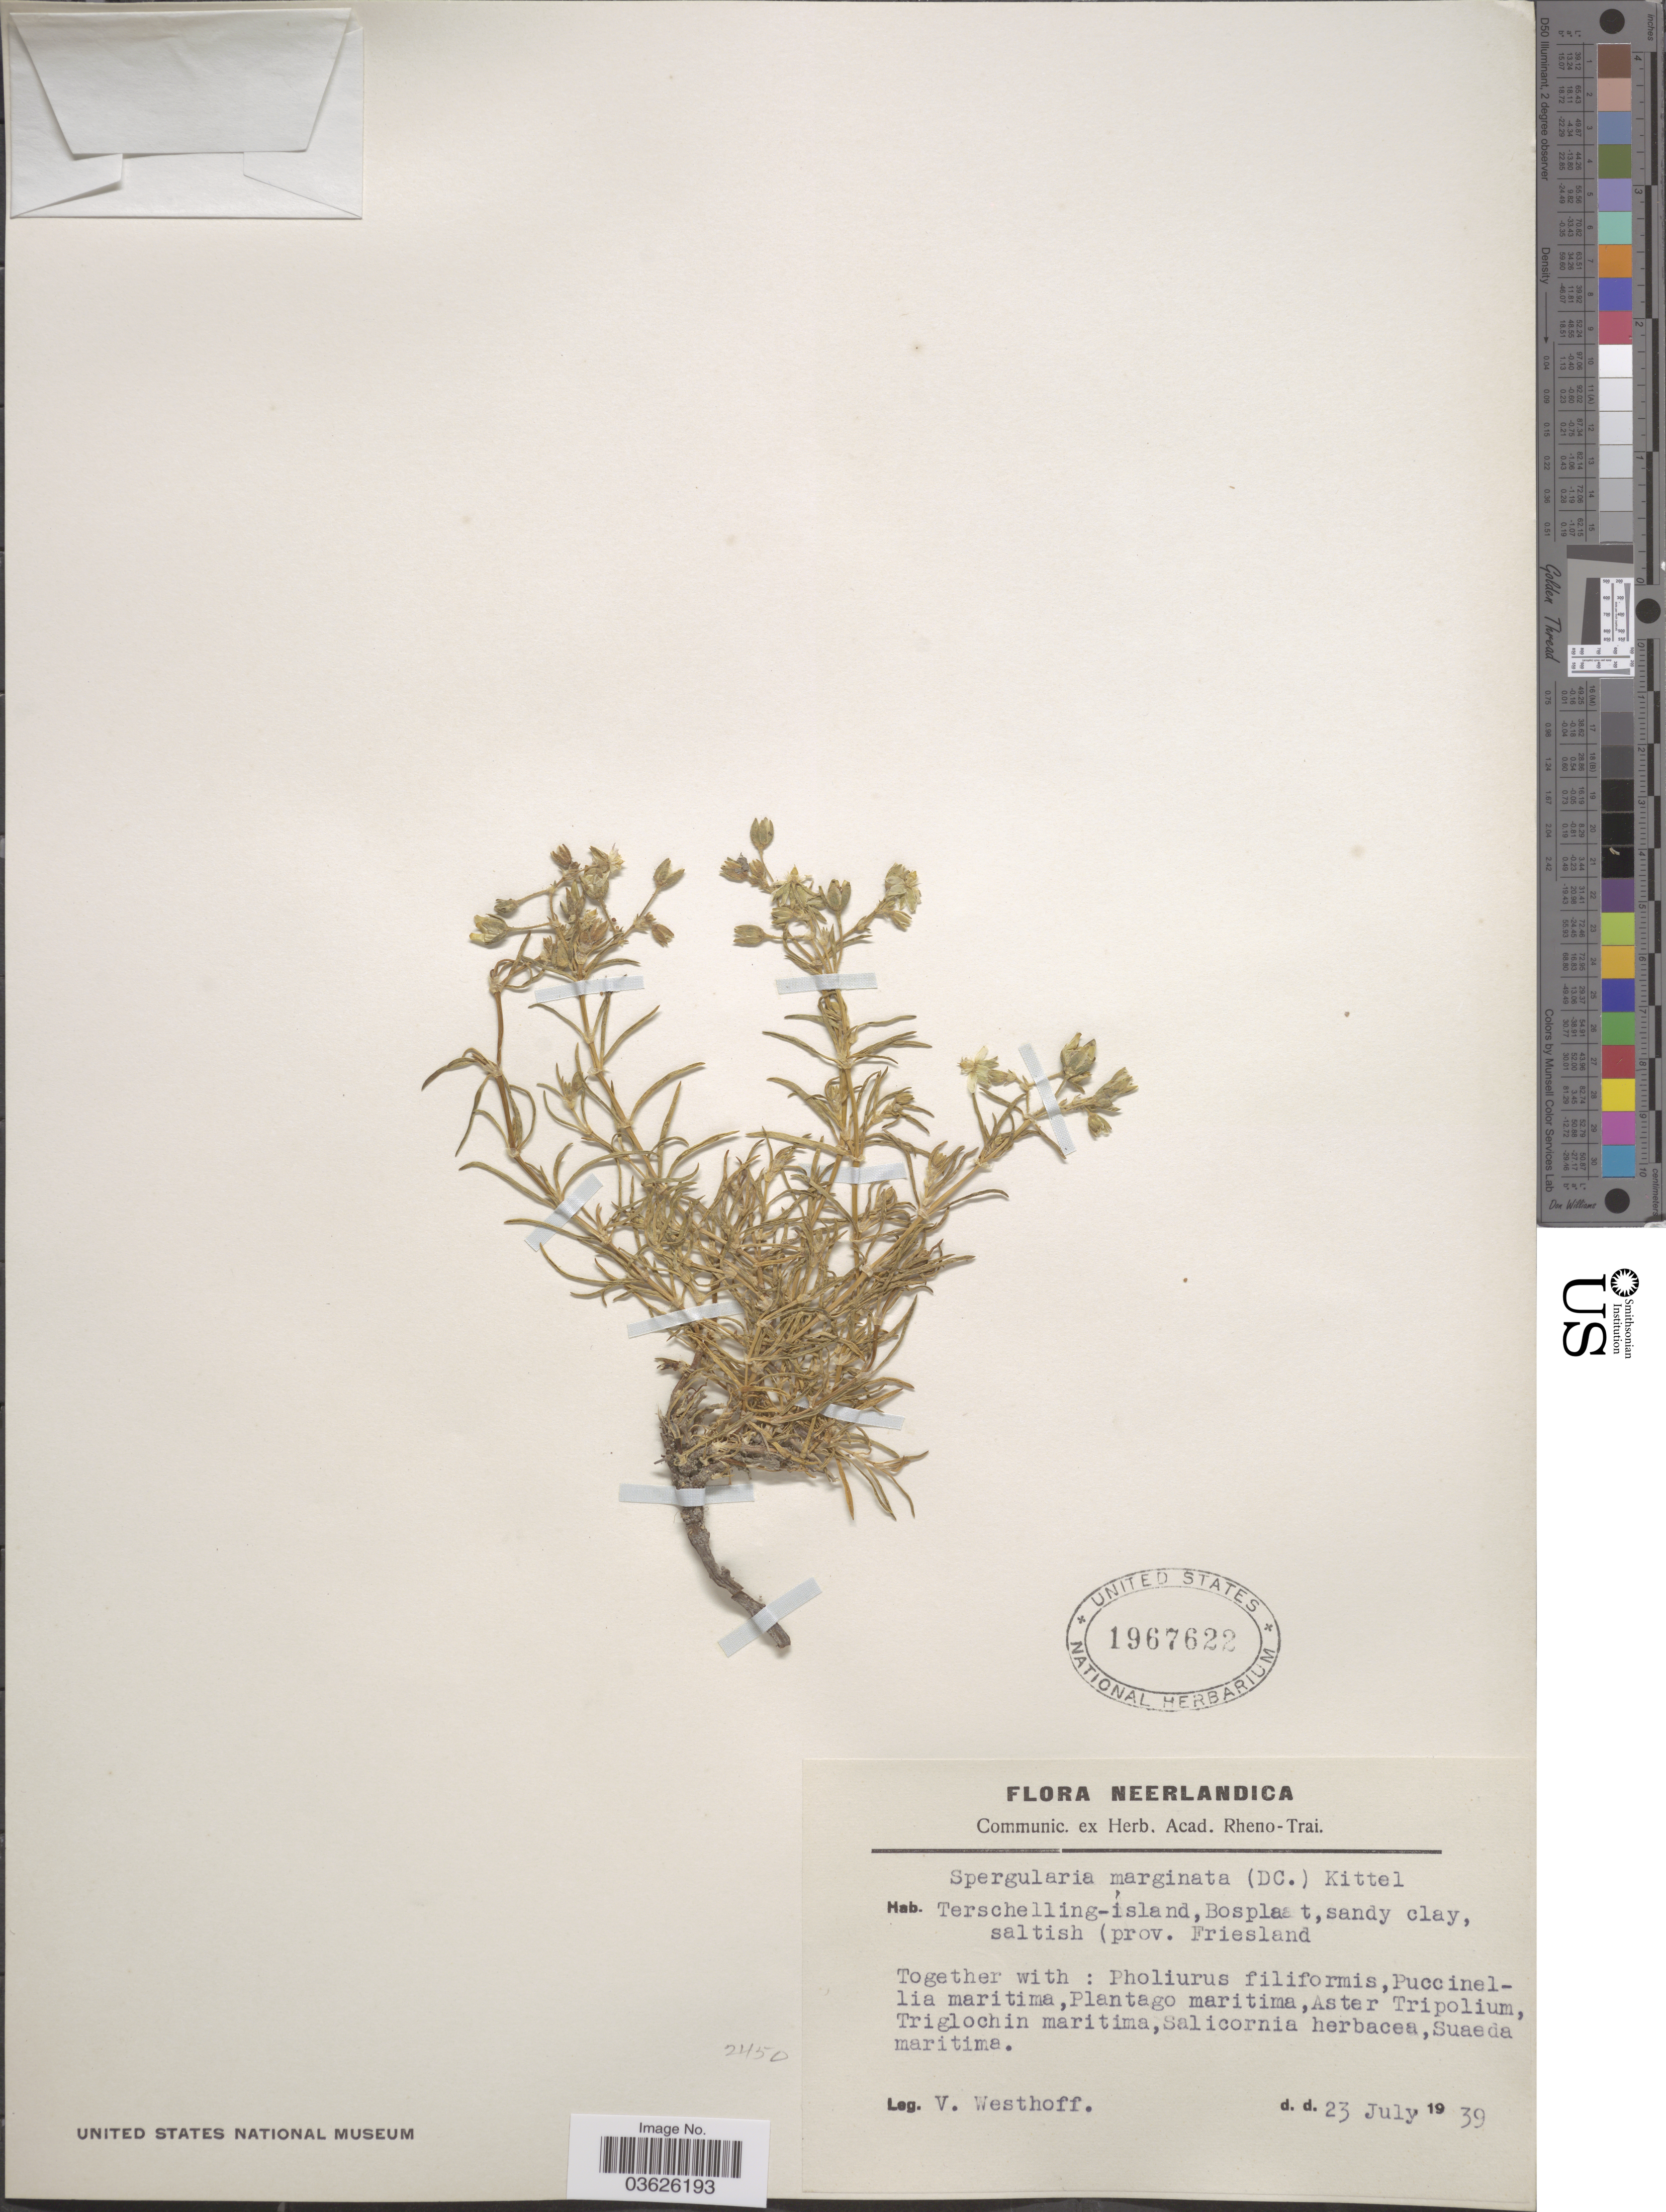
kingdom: Plantae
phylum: Tracheophyta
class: Magnoliopsida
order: Caryophyllales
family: Caryophyllaceae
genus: Tissa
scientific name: Tissa marginata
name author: A. Heller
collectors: V. Westhoff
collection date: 1939-07-23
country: Netherlands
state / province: Friesland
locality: Neerlandica. Terschelling-island, Bosplaat.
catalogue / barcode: US 1967622